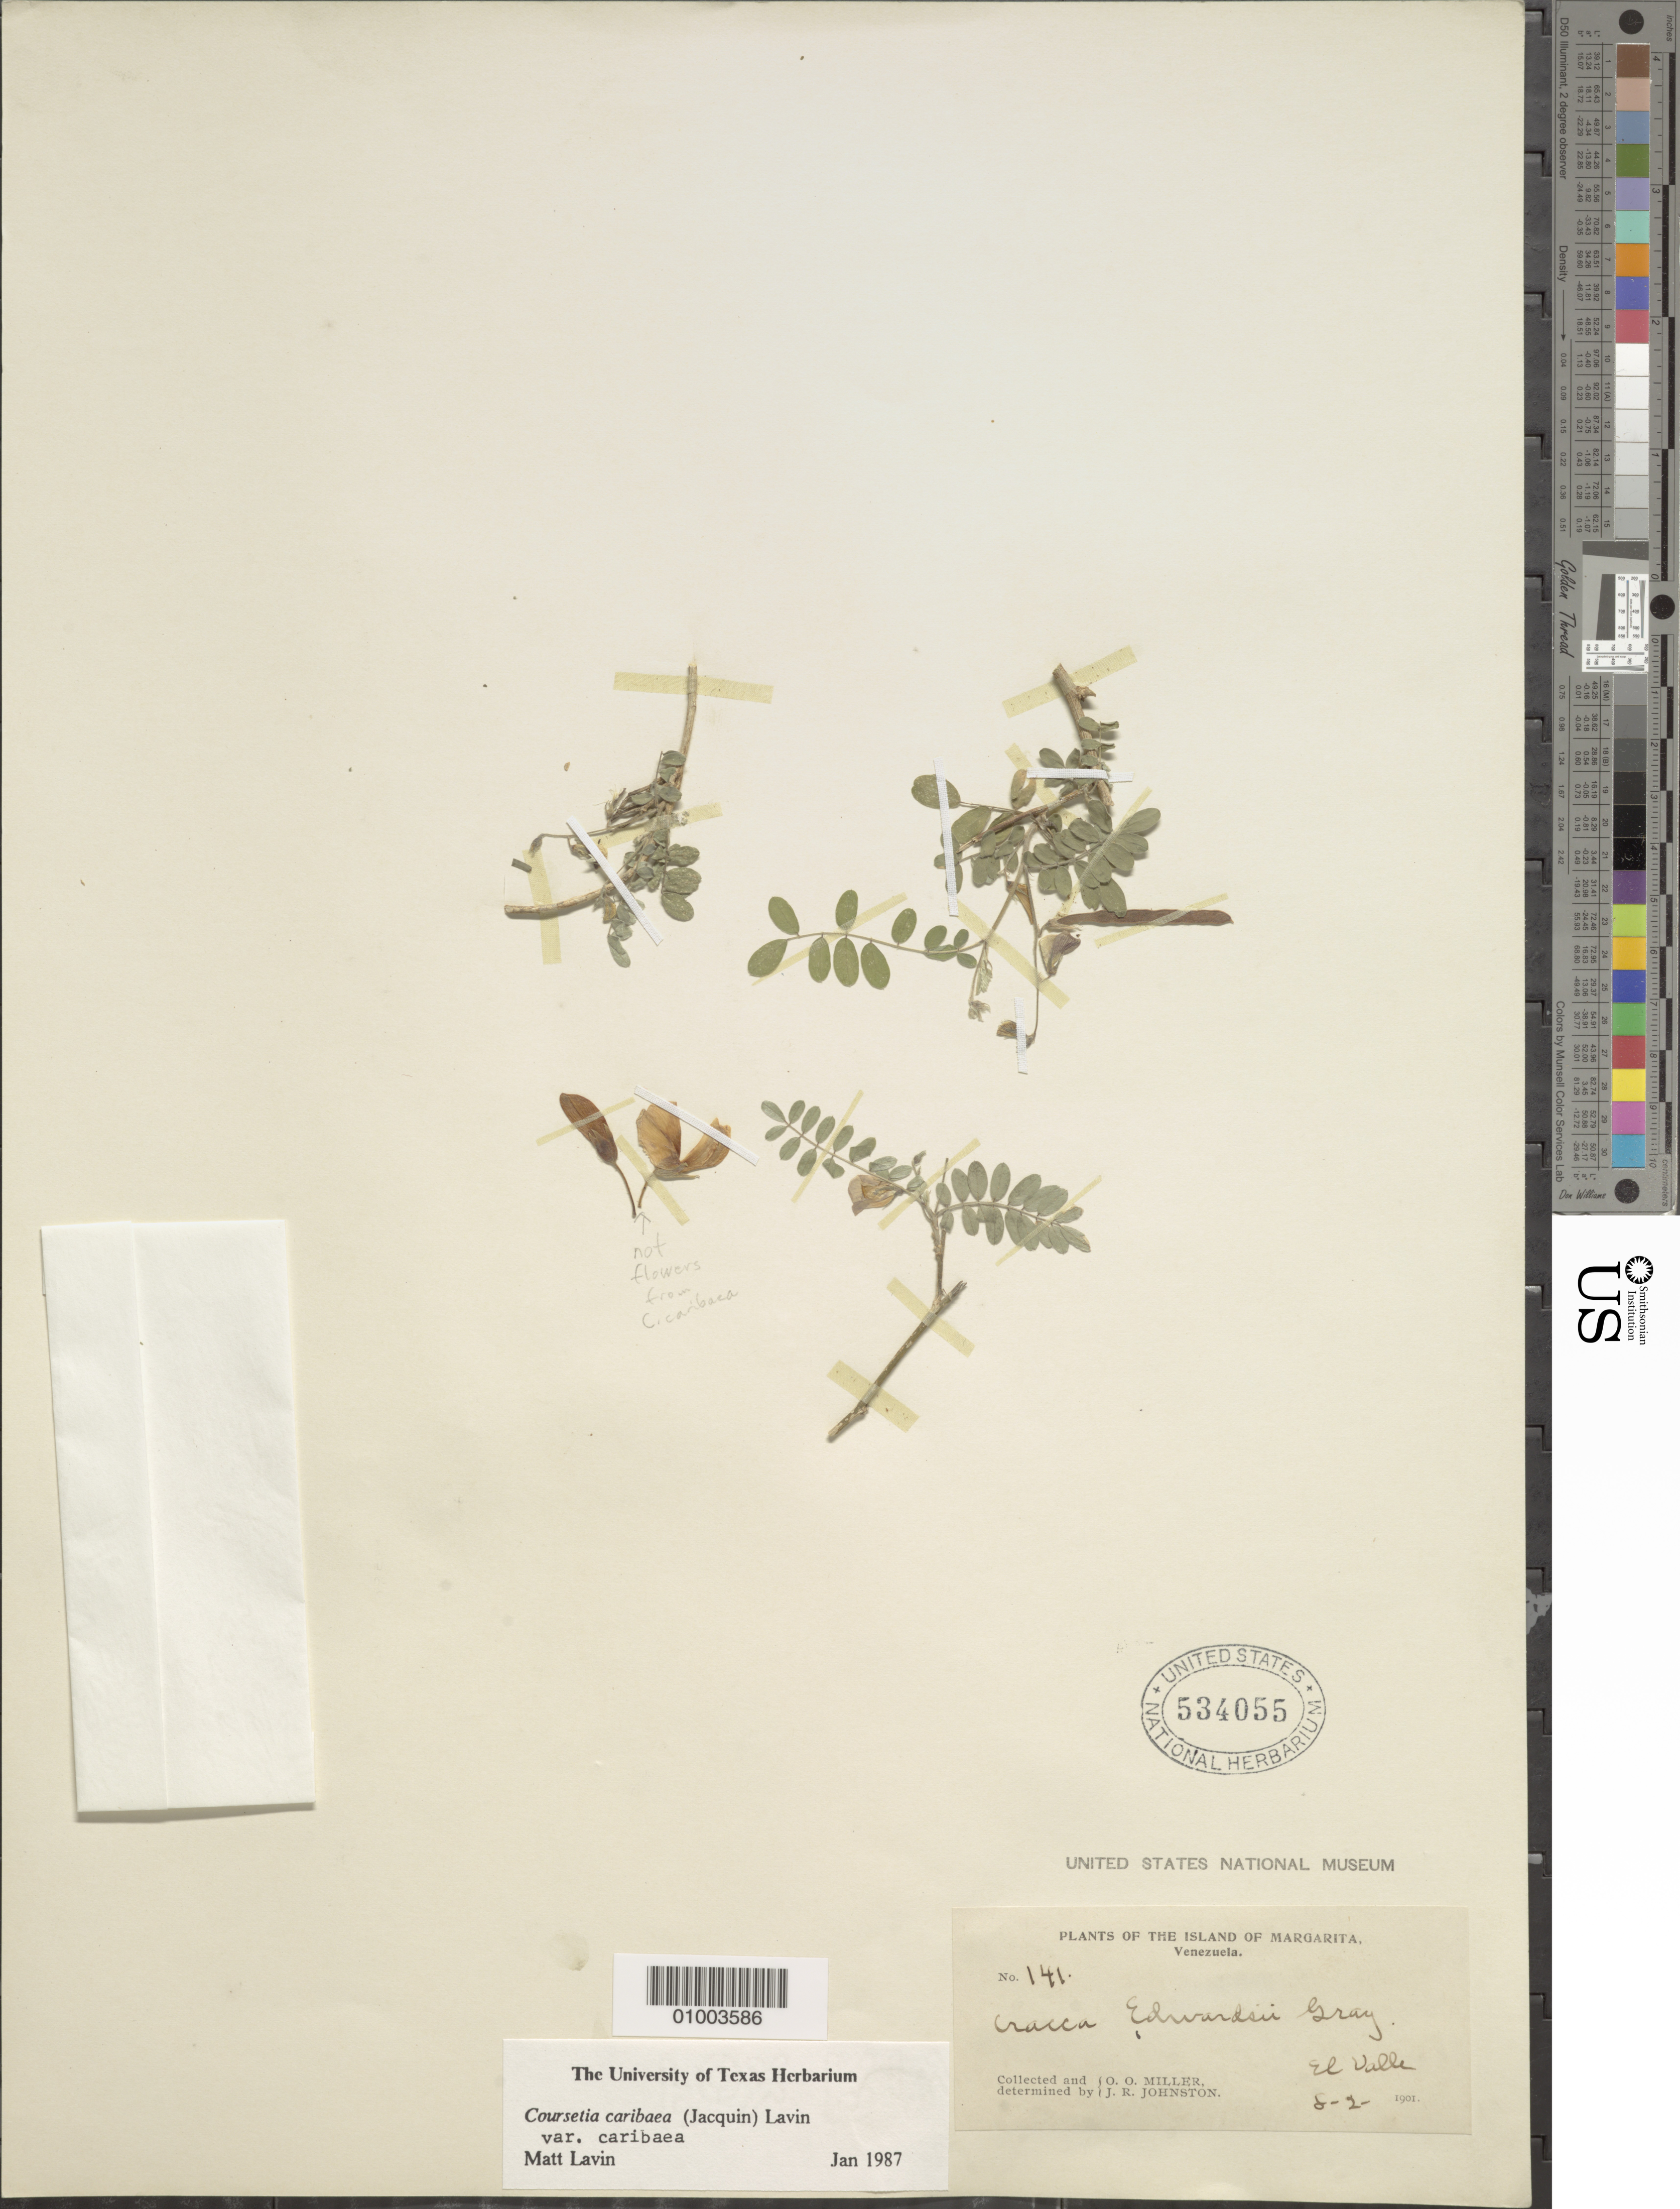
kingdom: Plantae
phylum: Tracheophyta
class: Magnoliopsida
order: Fabales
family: Fabaceae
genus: Coursetia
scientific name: Coursetia caribaea var. caribaea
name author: (Jacq.) Lavin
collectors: O. O. Miller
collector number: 141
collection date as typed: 08 Feb 1901 or 02 Aug 1901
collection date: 1901-02-08 or 1901-08-02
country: Venezuela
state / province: Nueva Esparta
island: Margarita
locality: El Valle.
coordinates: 0 N, 0 E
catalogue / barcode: US 534055